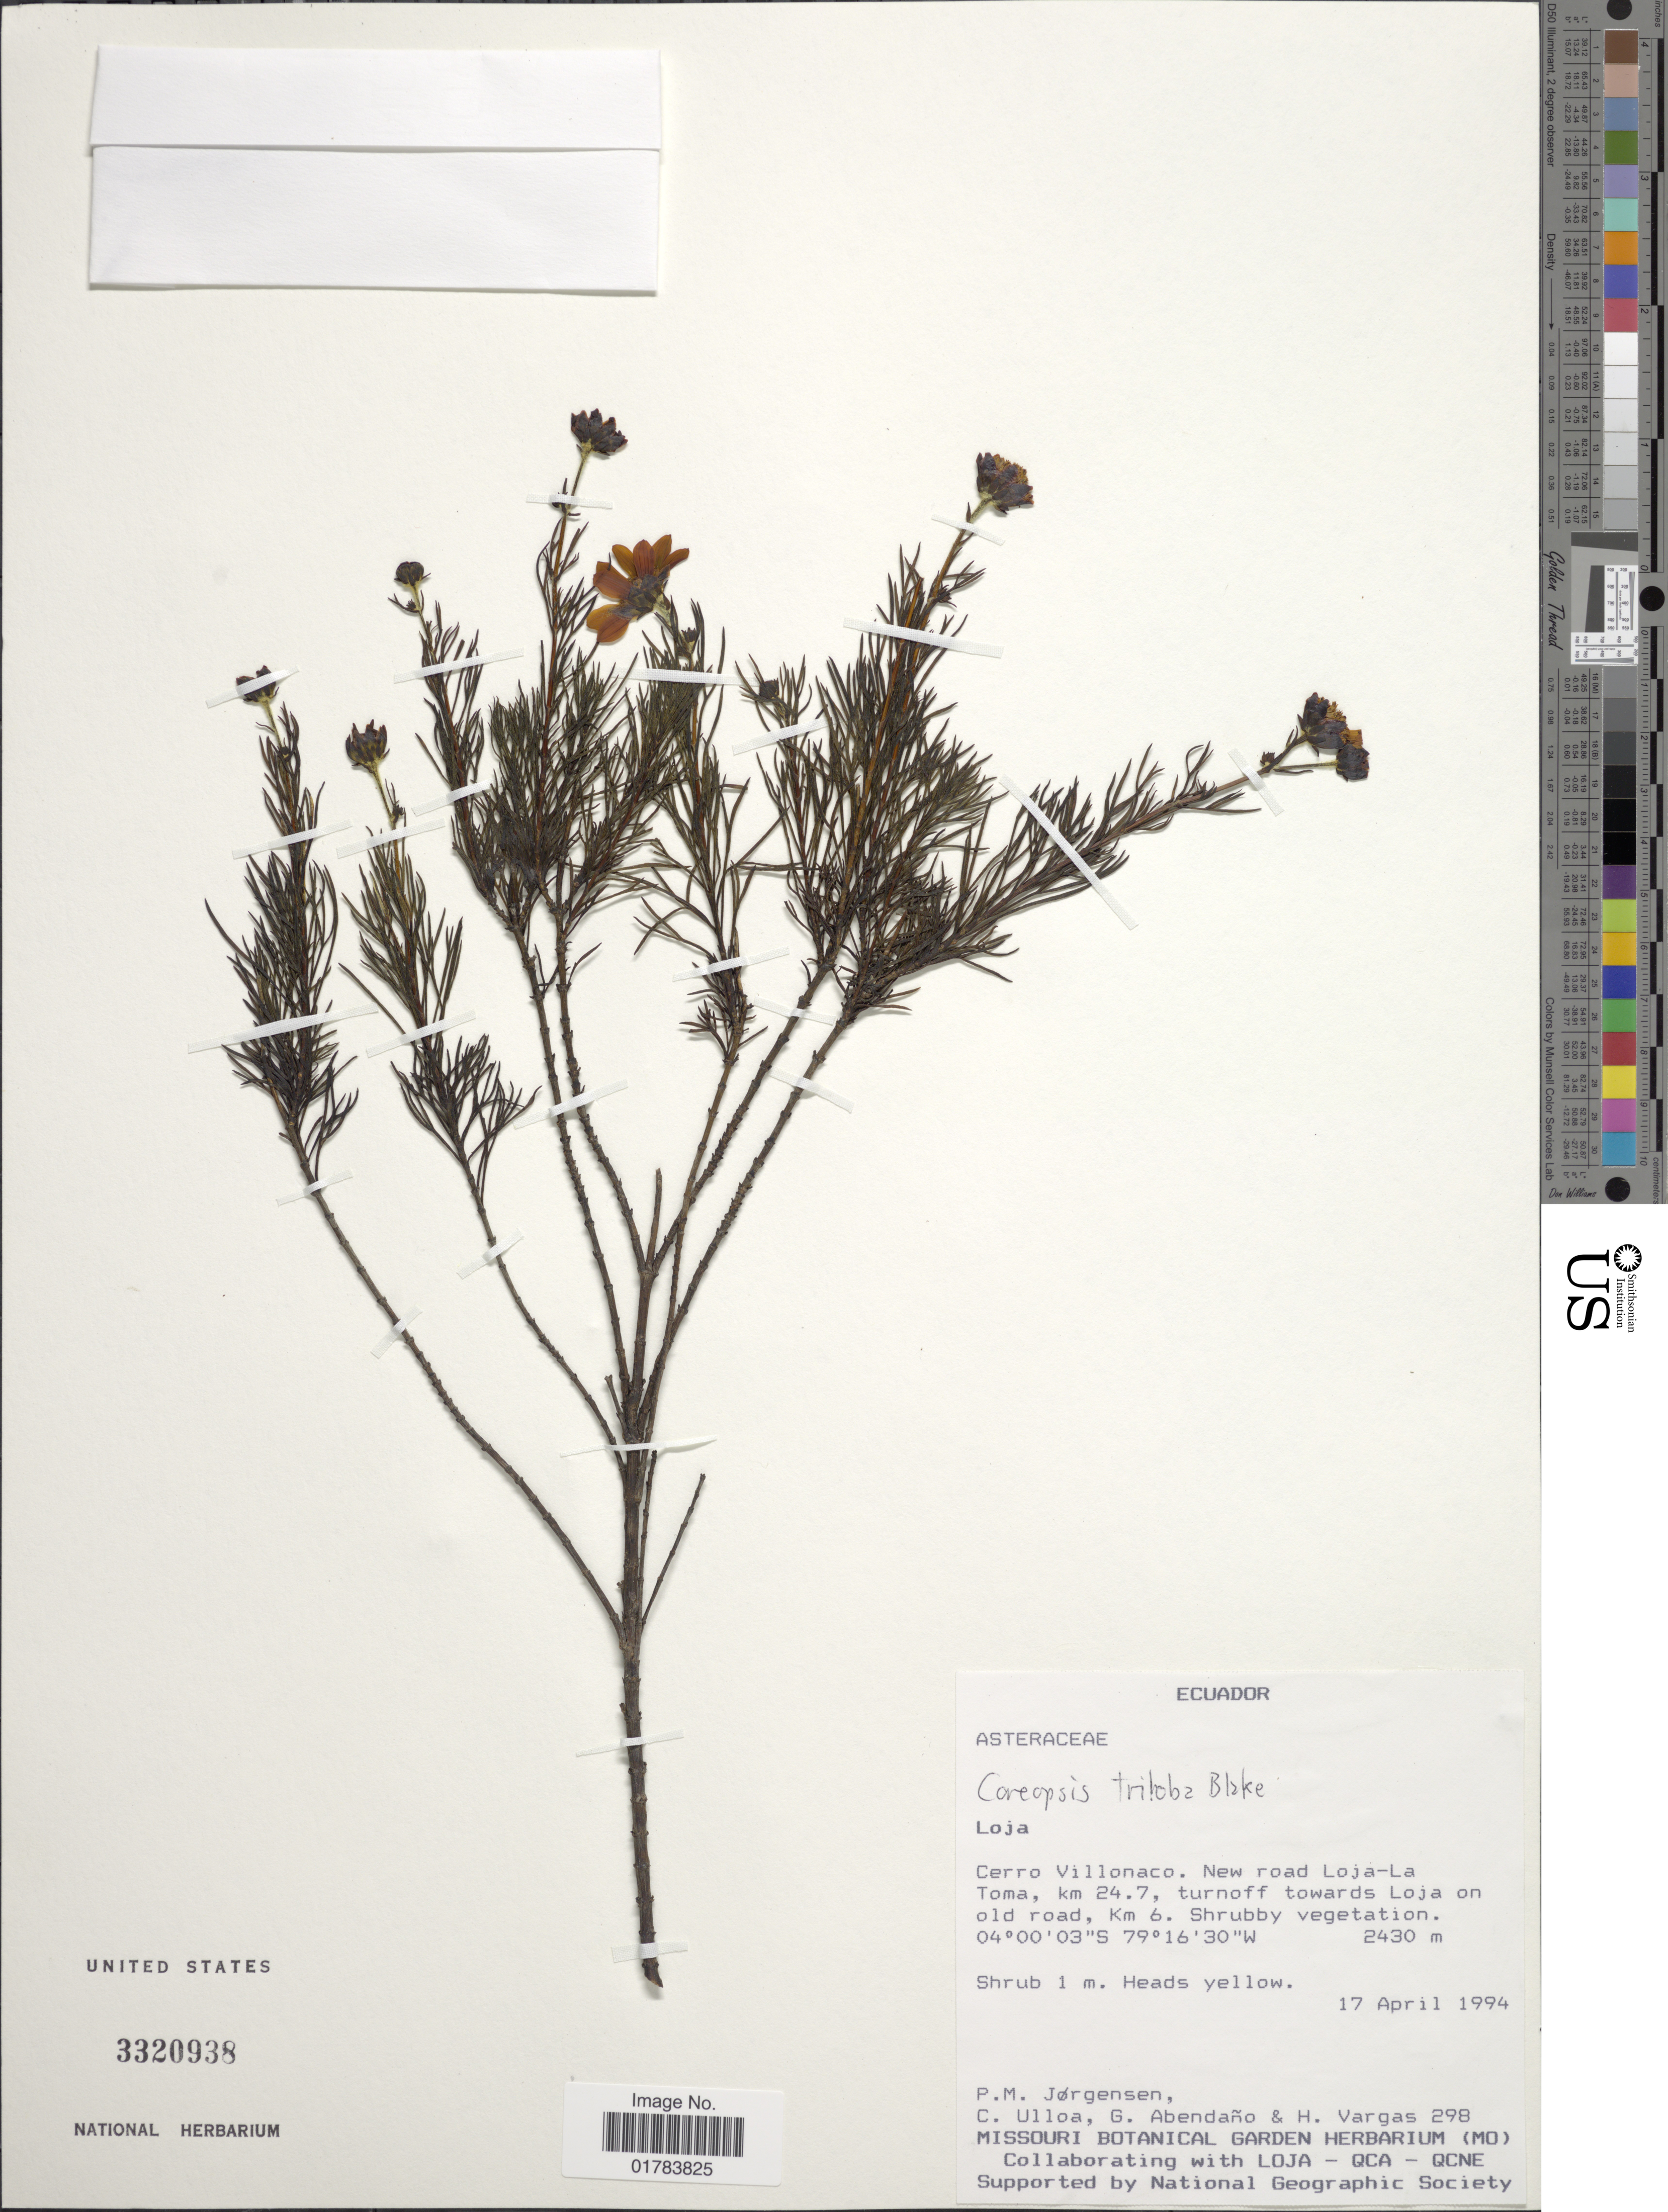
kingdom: Plantae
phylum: Tracheophyta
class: Magnoliopsida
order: Asterales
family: Asteraceae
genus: Coreopsis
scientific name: Coreopsis capillacea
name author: Kunth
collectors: P. Jørgensen, C. Ulloa, G. Abendaño & H. Vargas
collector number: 298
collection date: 1994-04-17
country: Ecuador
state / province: Loja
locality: Cerro Villonaco. New road Loja-La Toma, km 24.7, turnoff towards Loja on old road, km 6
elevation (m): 2430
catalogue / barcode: US 3320938